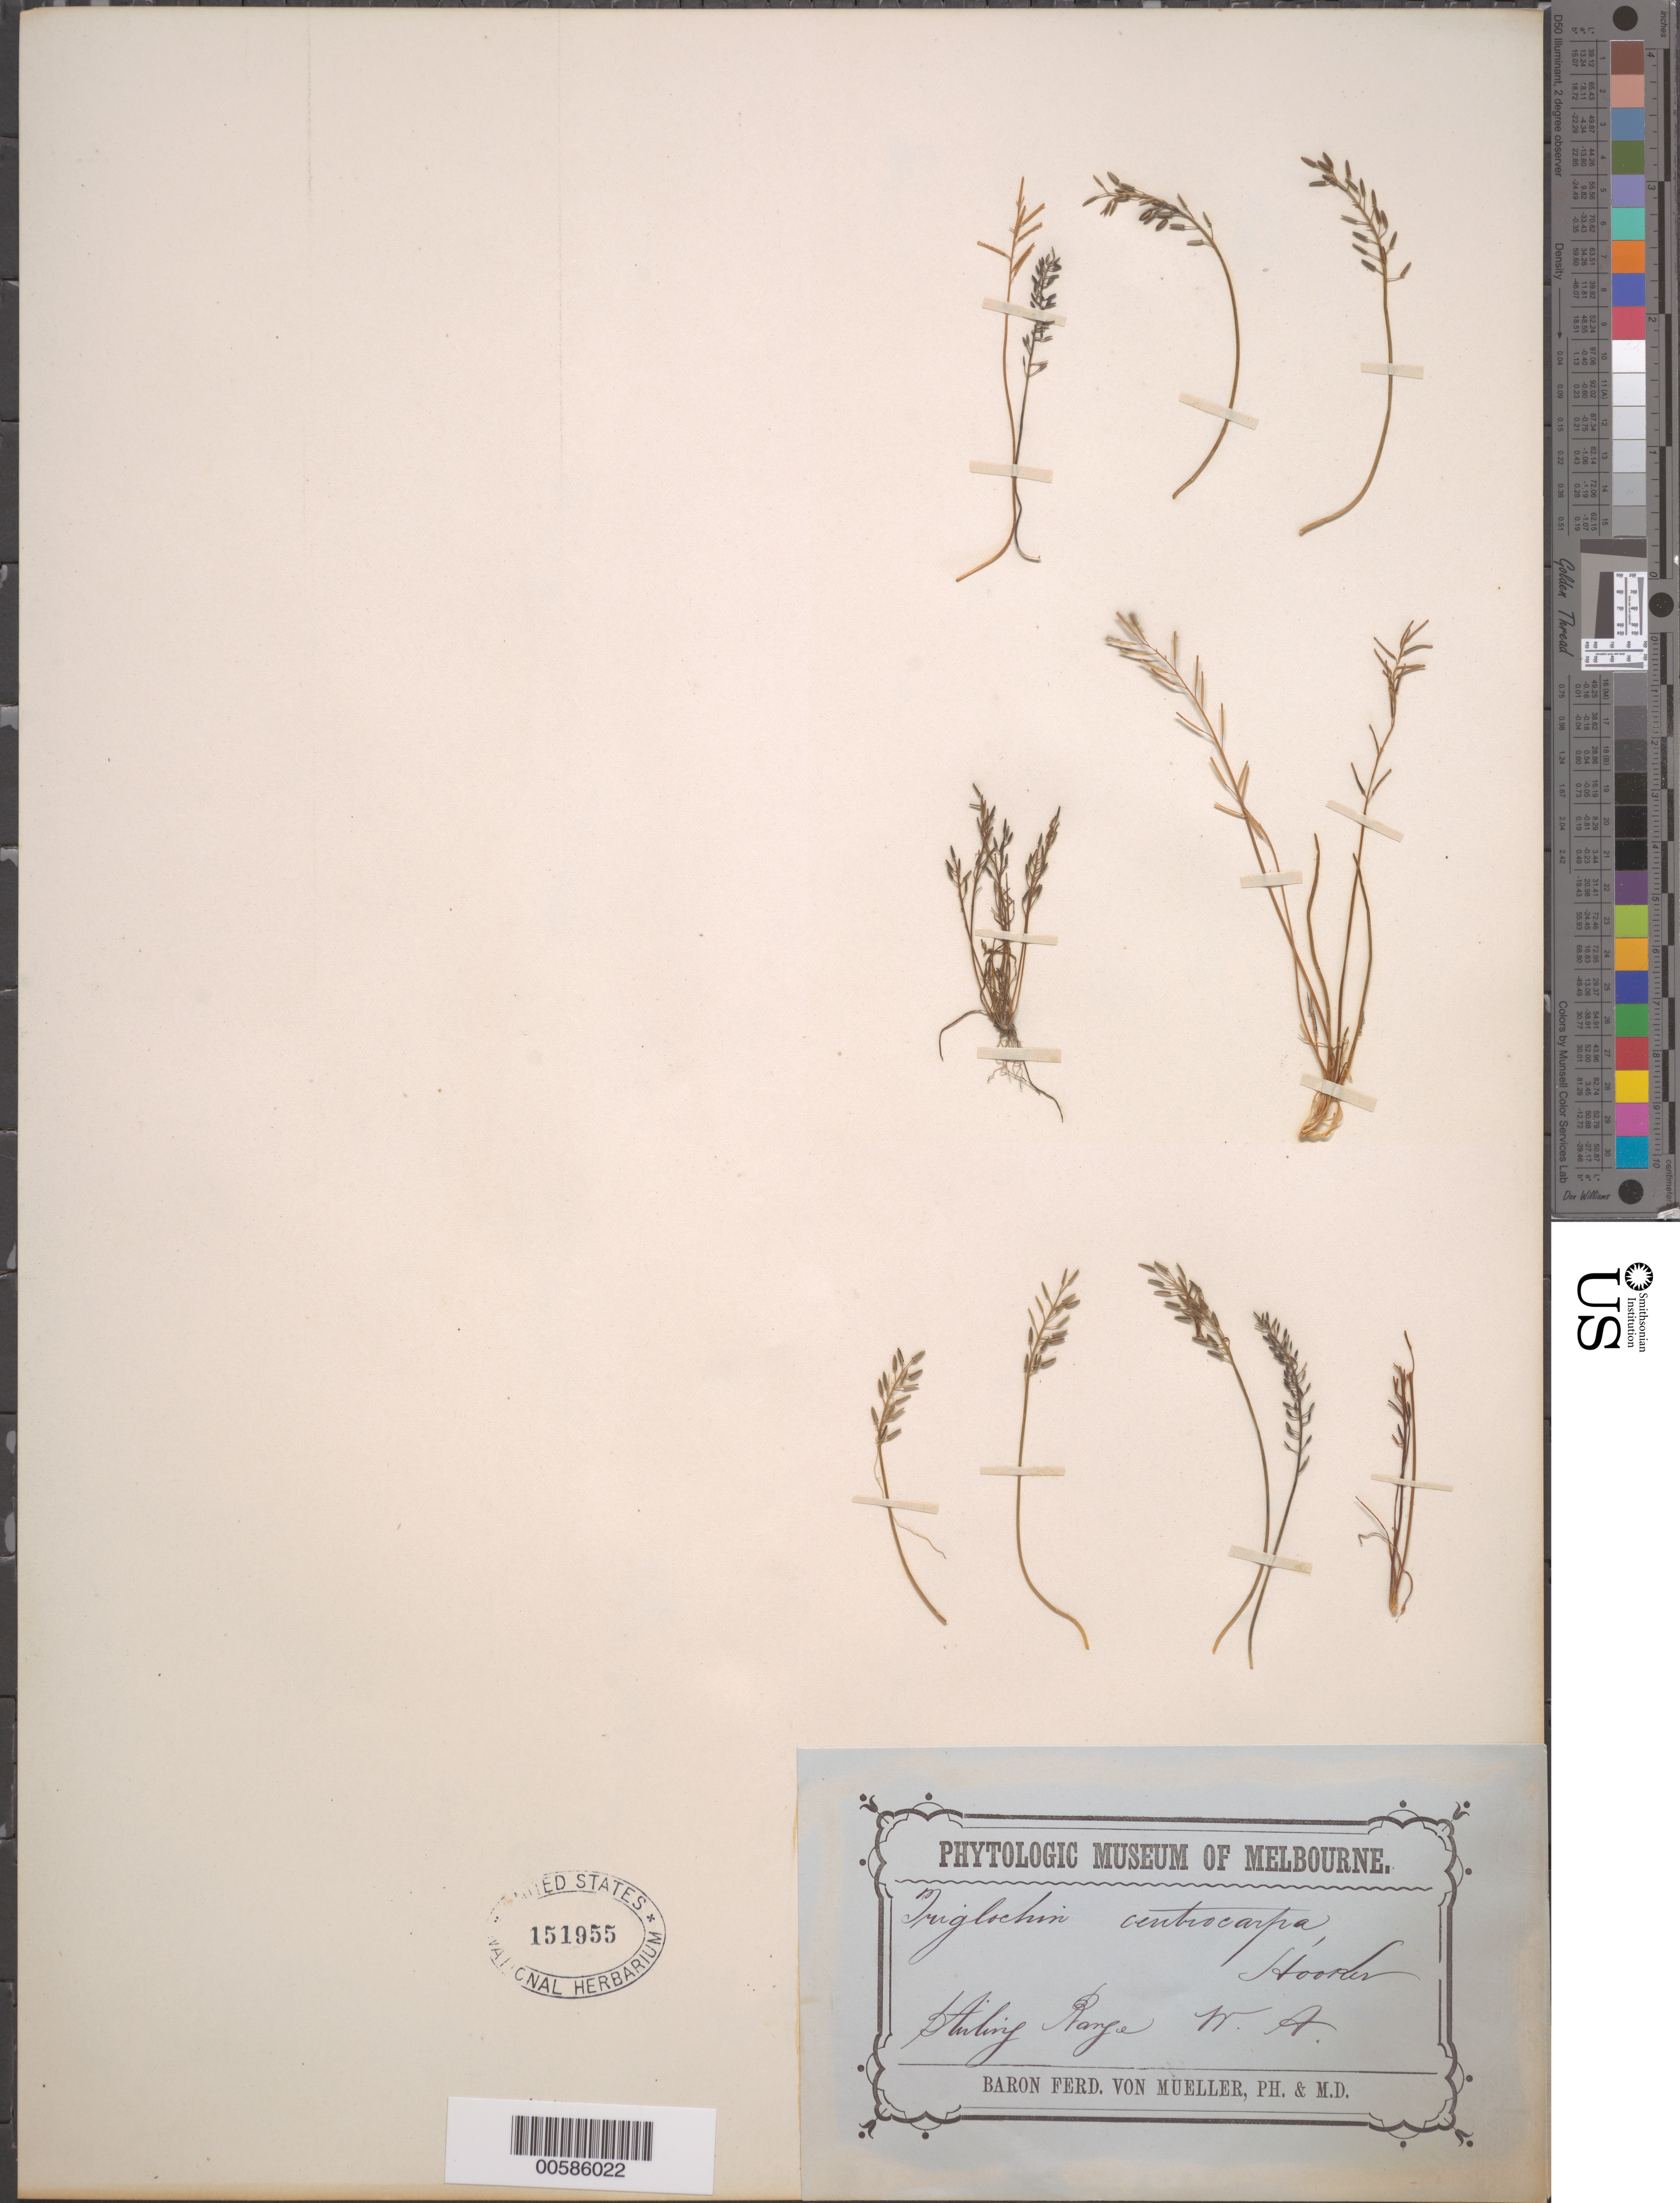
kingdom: Plantae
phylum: Tracheophyta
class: Liliopsida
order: Alismatales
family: Juncaginaceae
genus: Triglochin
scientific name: Triglochin centrocarpa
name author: Hook.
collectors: F. Mueller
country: Australia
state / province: Western Australia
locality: Sterling Range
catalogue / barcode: US 151955